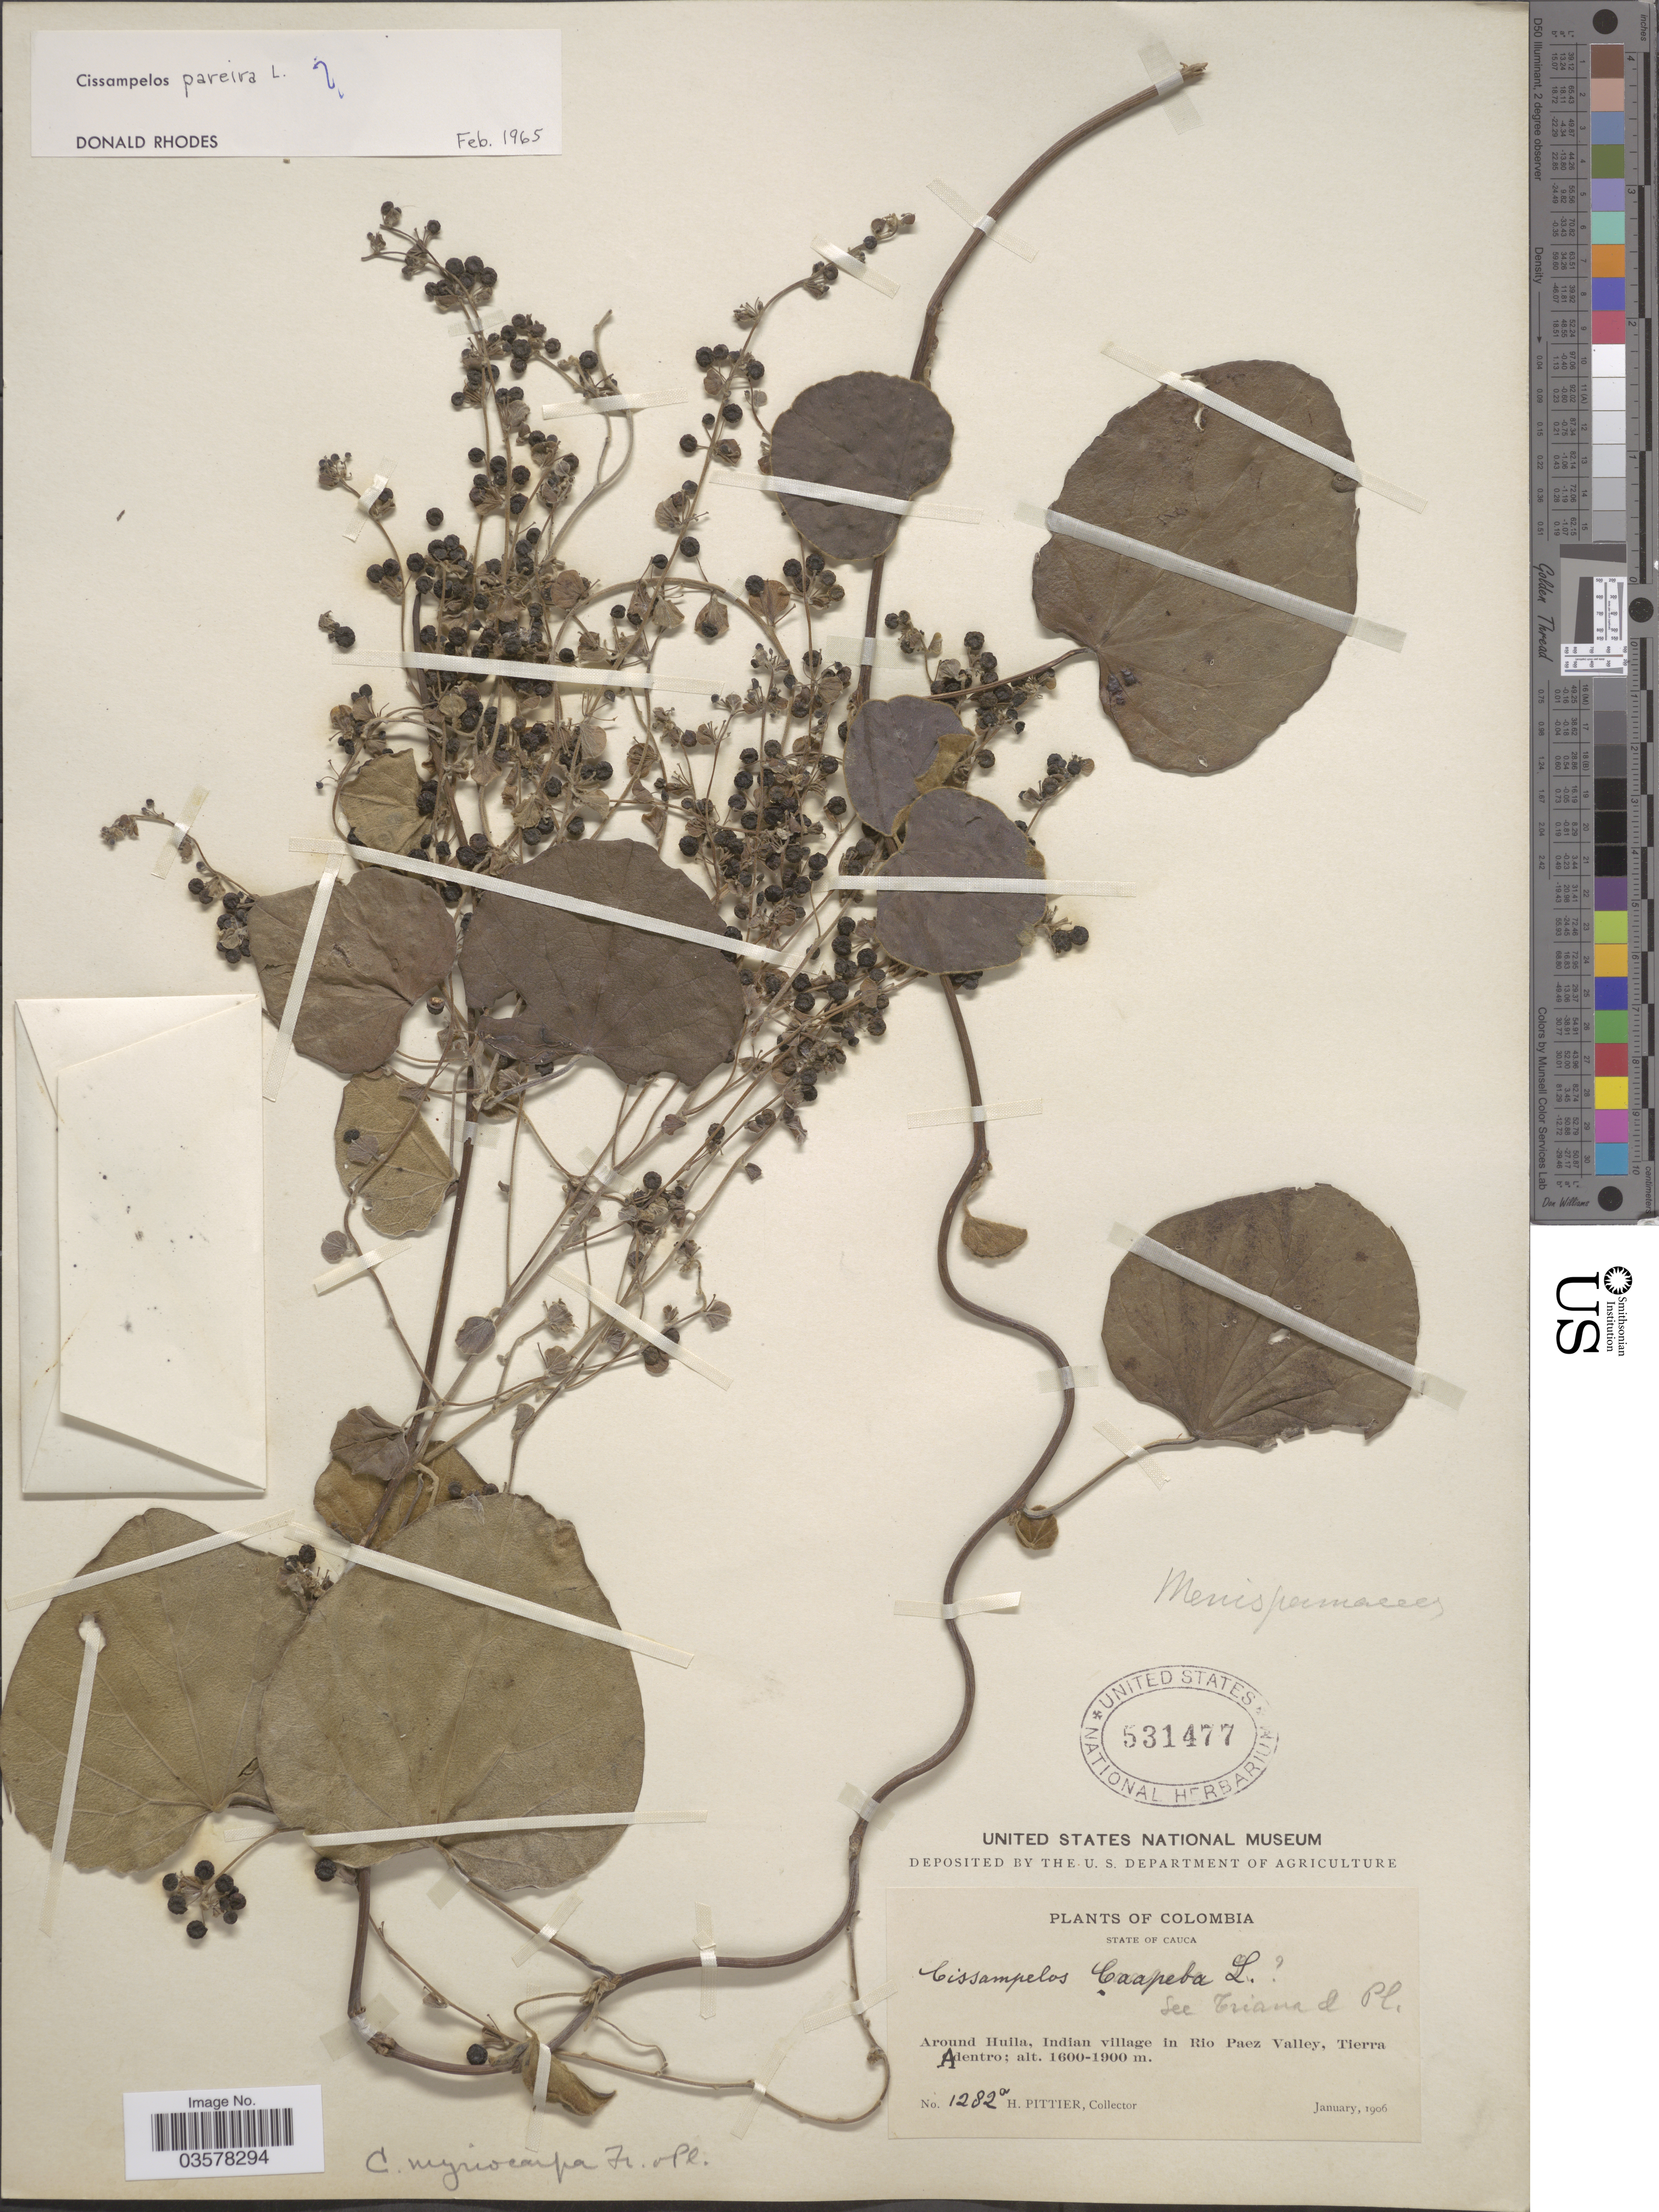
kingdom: Plantae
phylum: Tracheophyta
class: Magnoliopsida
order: Ranunculales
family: Menispermaceae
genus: Cissampelos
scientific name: Cissampelos pareira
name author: L.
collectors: H. F. Pittier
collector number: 1282a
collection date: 1906-01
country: Colombia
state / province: Cauca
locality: Around Huila, Indian village in Rio Paez Valley, Tierra Adentro.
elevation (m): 1600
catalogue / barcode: US 531477